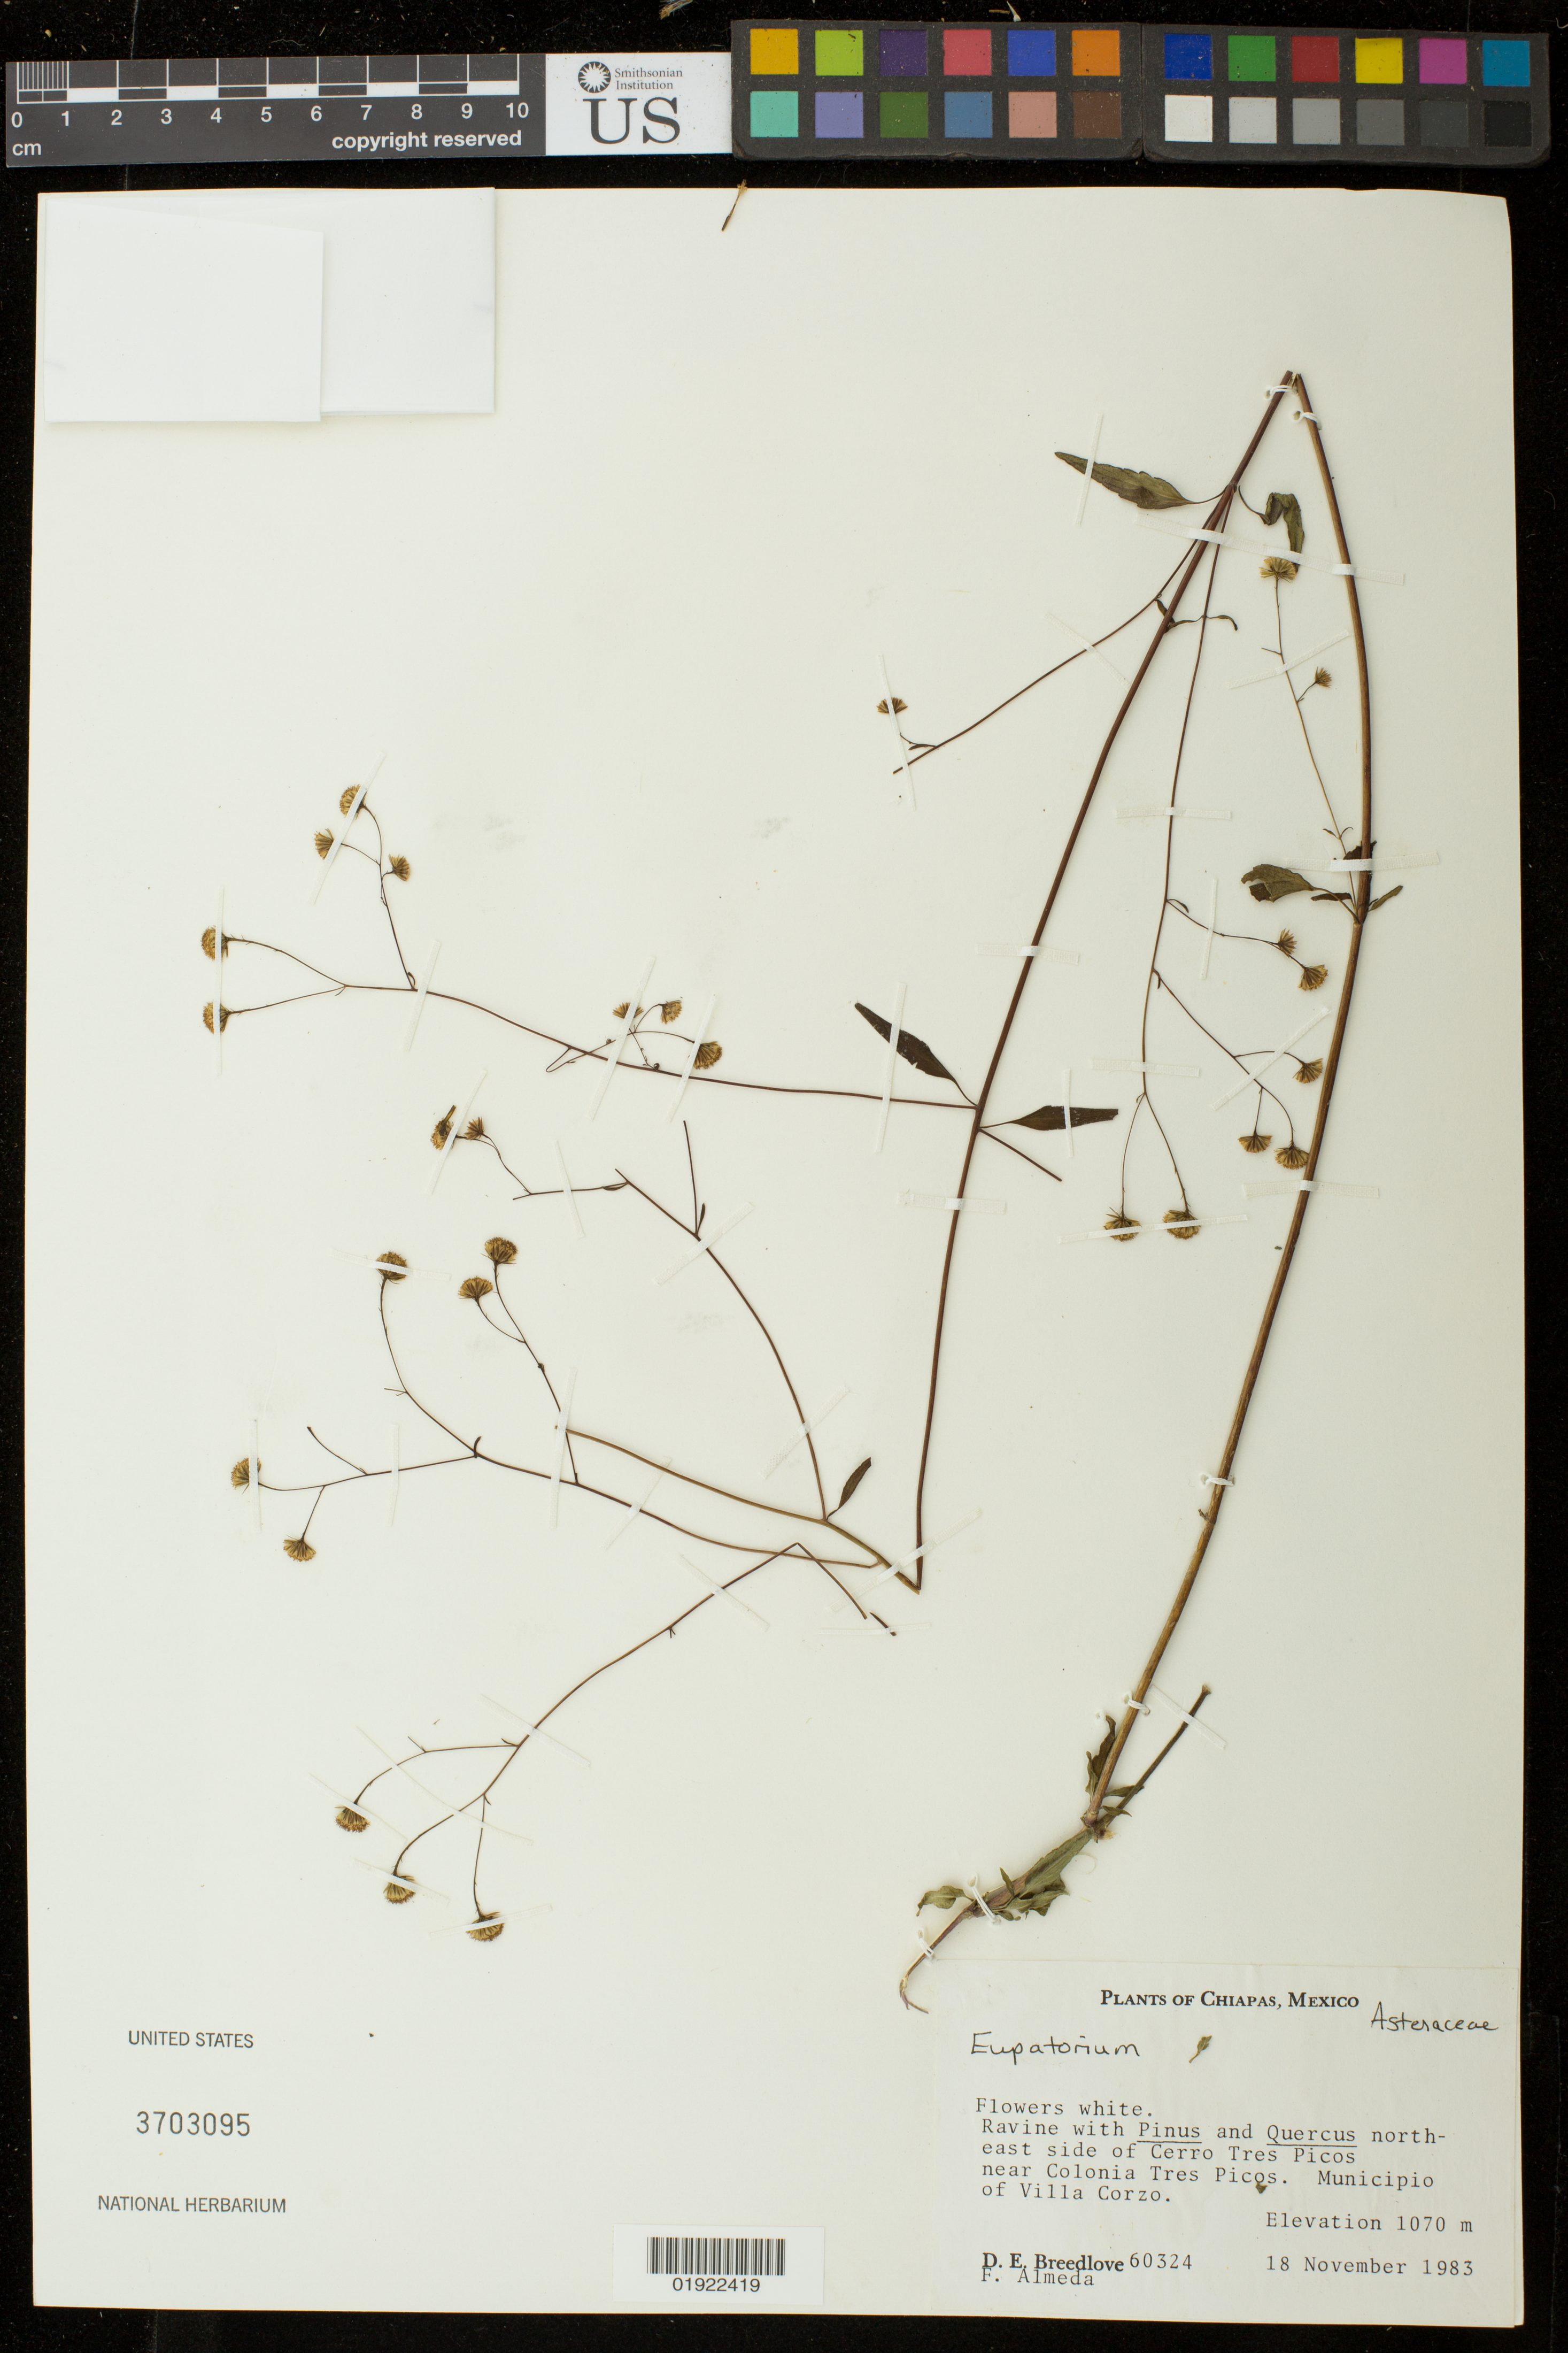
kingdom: Plantae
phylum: Tracheophyta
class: Magnoliopsida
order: Asterales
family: Asteraceae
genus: Eupatorium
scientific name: Eupatorium sp.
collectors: D. E. Breedlove & F. Almeda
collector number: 60324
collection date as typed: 18 November 1983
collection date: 1983-11-18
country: Mexico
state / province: Chiapas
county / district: Villa Corzo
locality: northeast side of Cerro Tres Picos near Colonia Tres Picos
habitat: ravine with Pinus and Quercus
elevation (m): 1070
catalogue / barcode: US 3703095